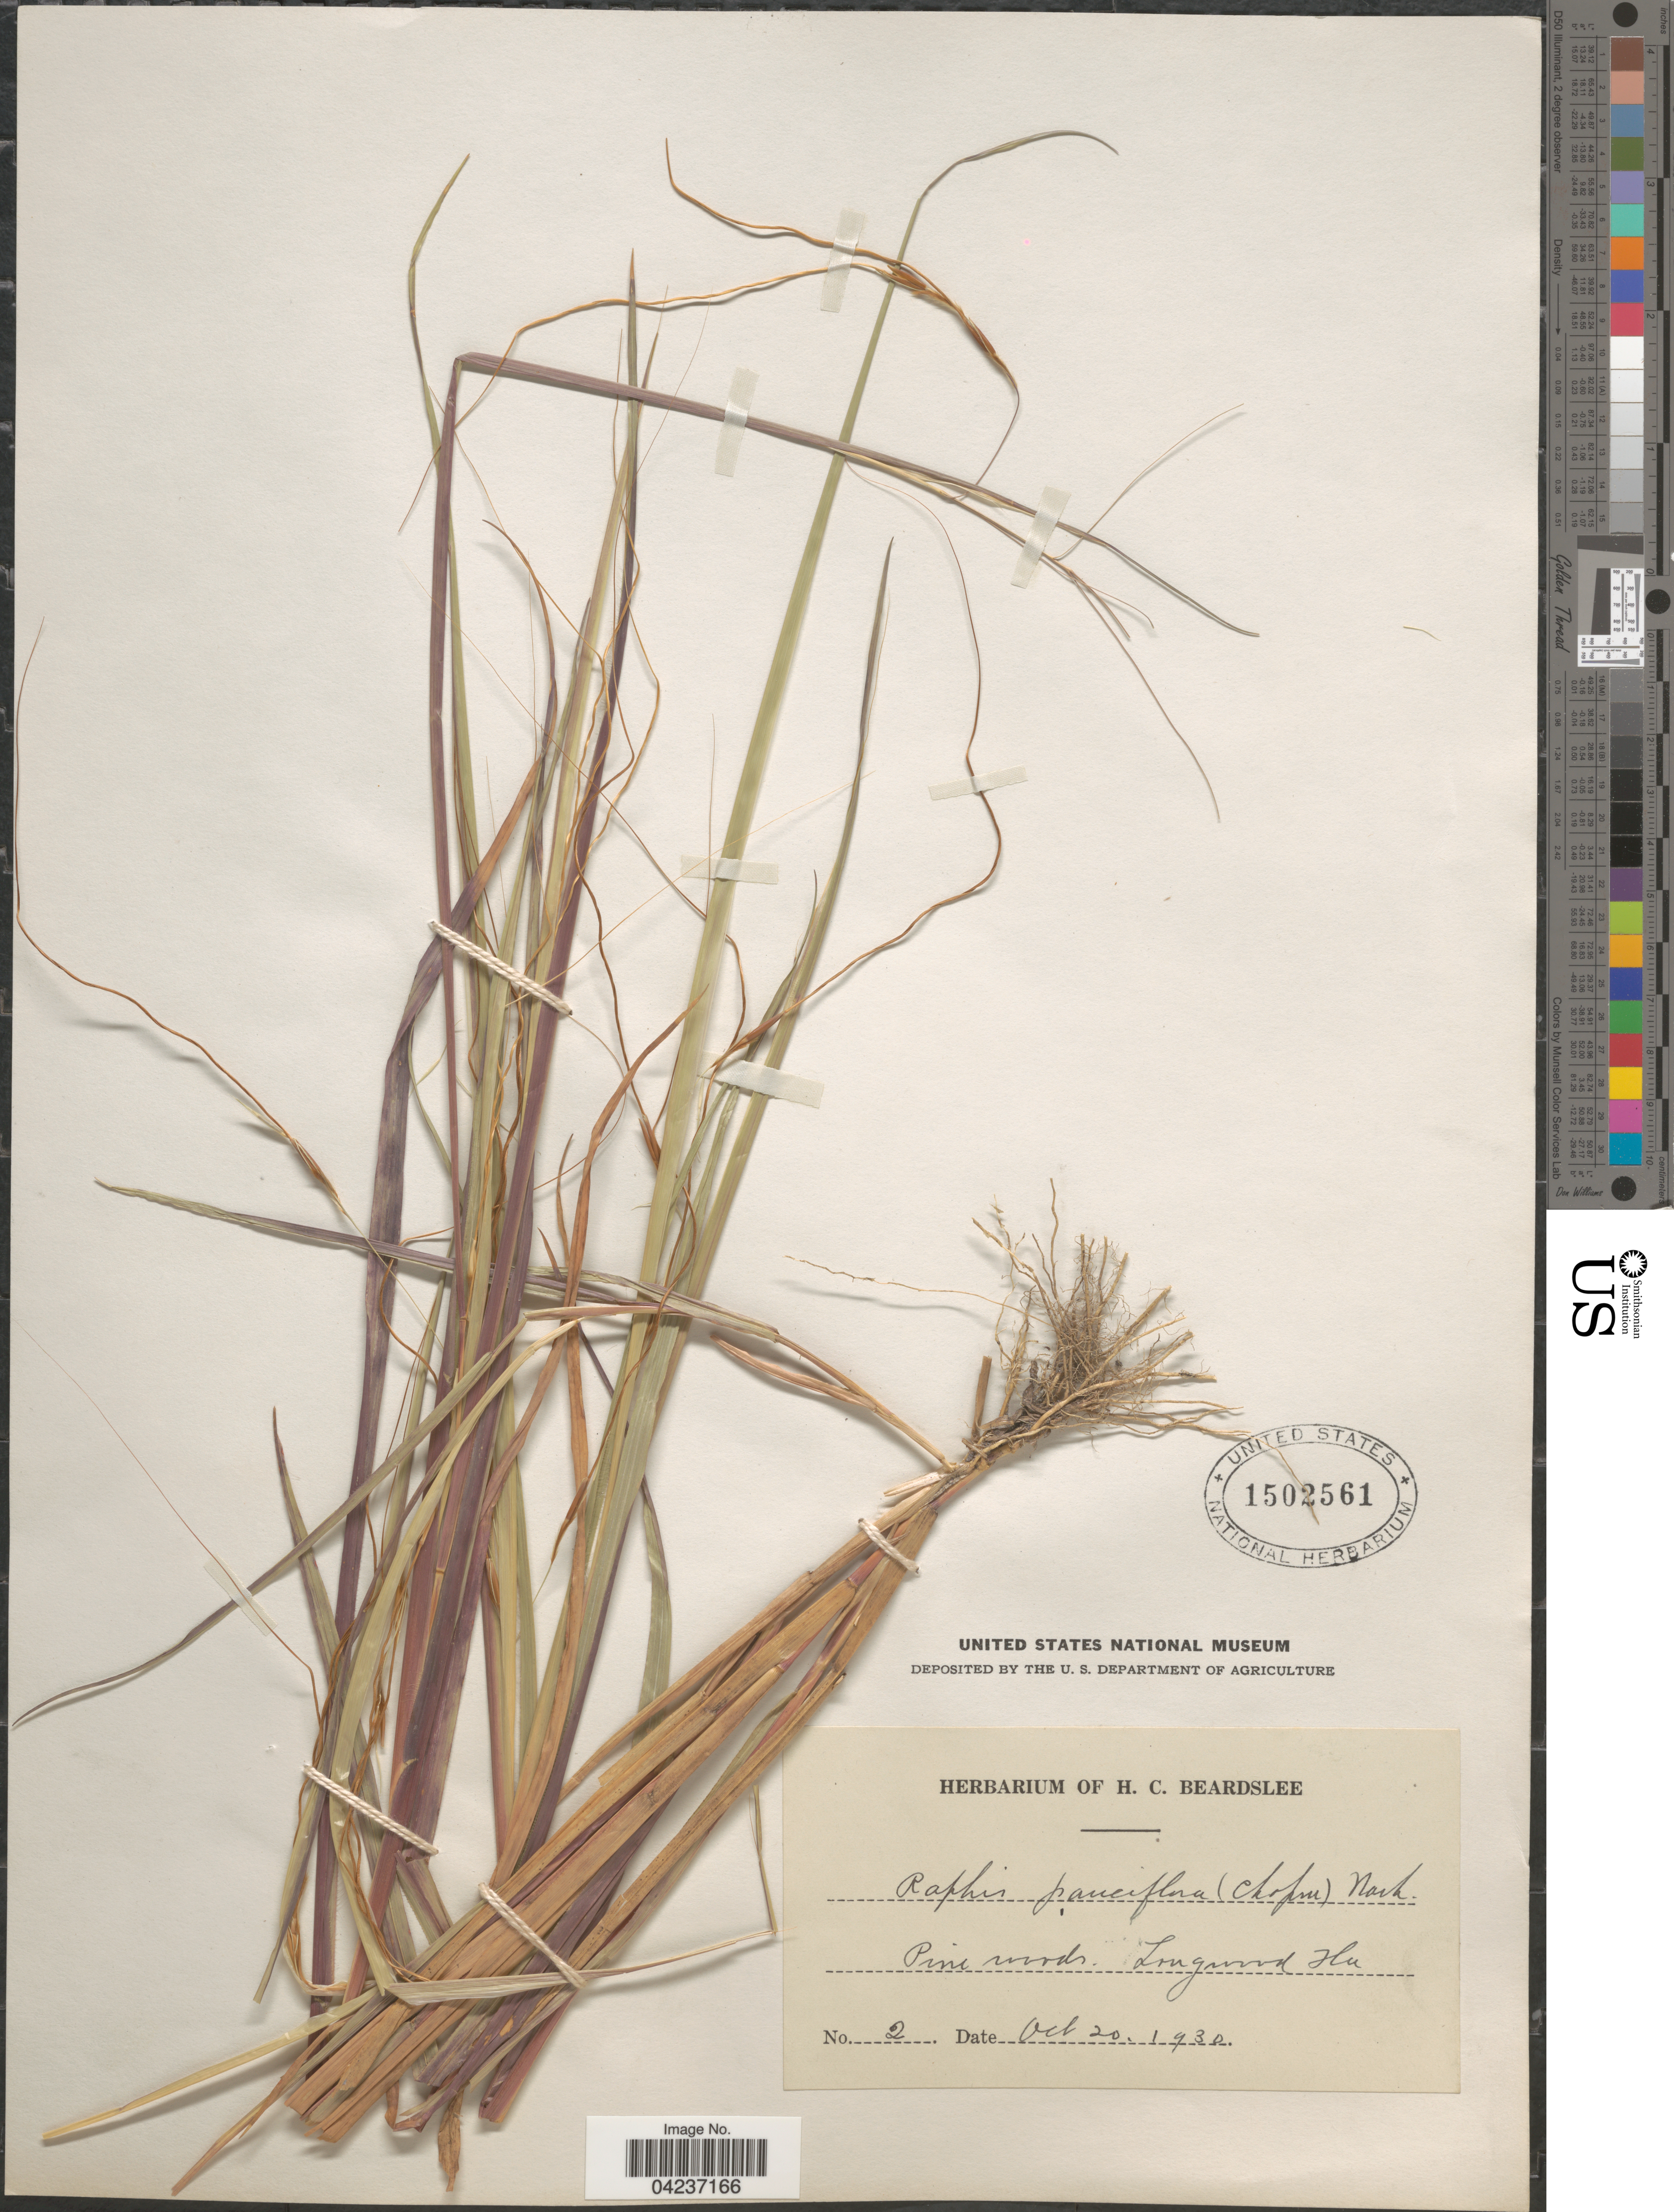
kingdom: Plantae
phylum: Tracheophyta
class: Liliopsida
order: Poales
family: Poaceae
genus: Chrysopogon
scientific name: Chrysopogon pauciflorus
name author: (Chapm.) Benth. ex Vasey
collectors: ex herb. H. C. Beardslee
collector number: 2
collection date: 1930-10-20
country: United States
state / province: Florida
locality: Pine woods. Longwood.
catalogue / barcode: US 1502561